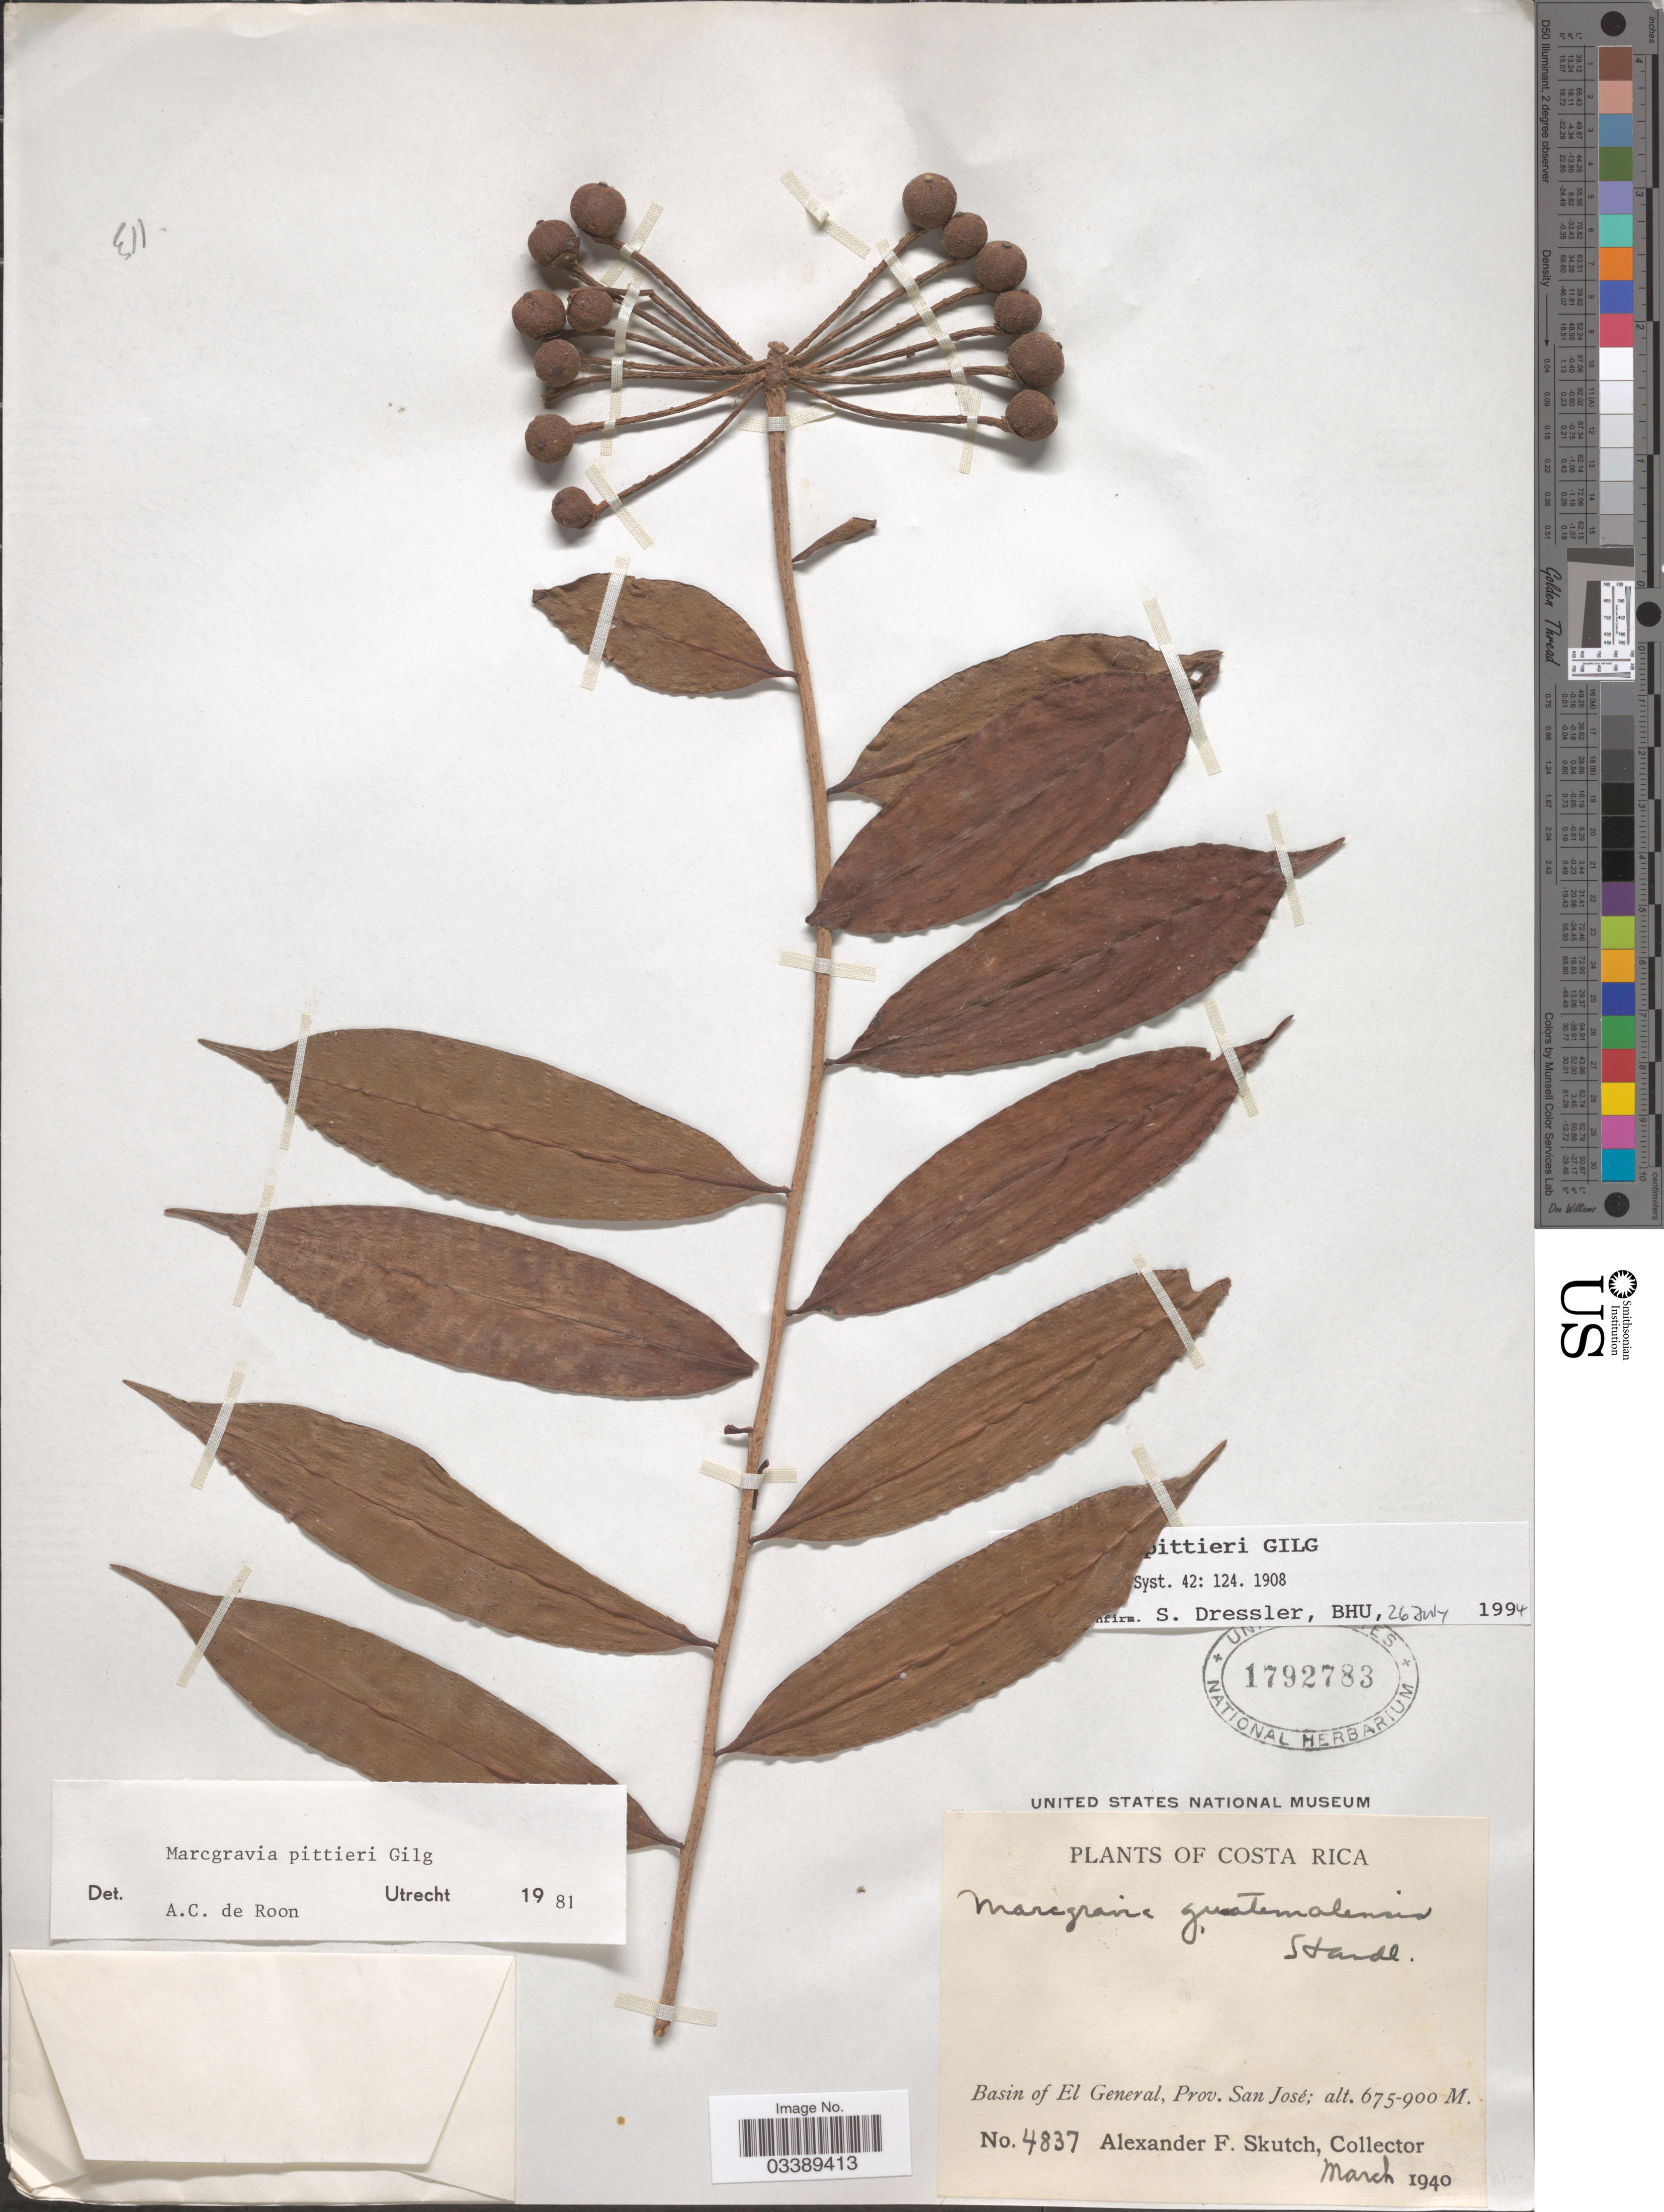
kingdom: Plantae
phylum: Tracheophyta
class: Magnoliopsida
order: Ericales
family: Marcgraviaceae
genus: Marcgravia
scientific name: Marcgravia pittieri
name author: Gilg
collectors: A. F. Skutch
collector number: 4837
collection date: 1940-03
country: Costa Rica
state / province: San José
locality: Basin of El General.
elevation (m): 675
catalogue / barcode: US 1792783